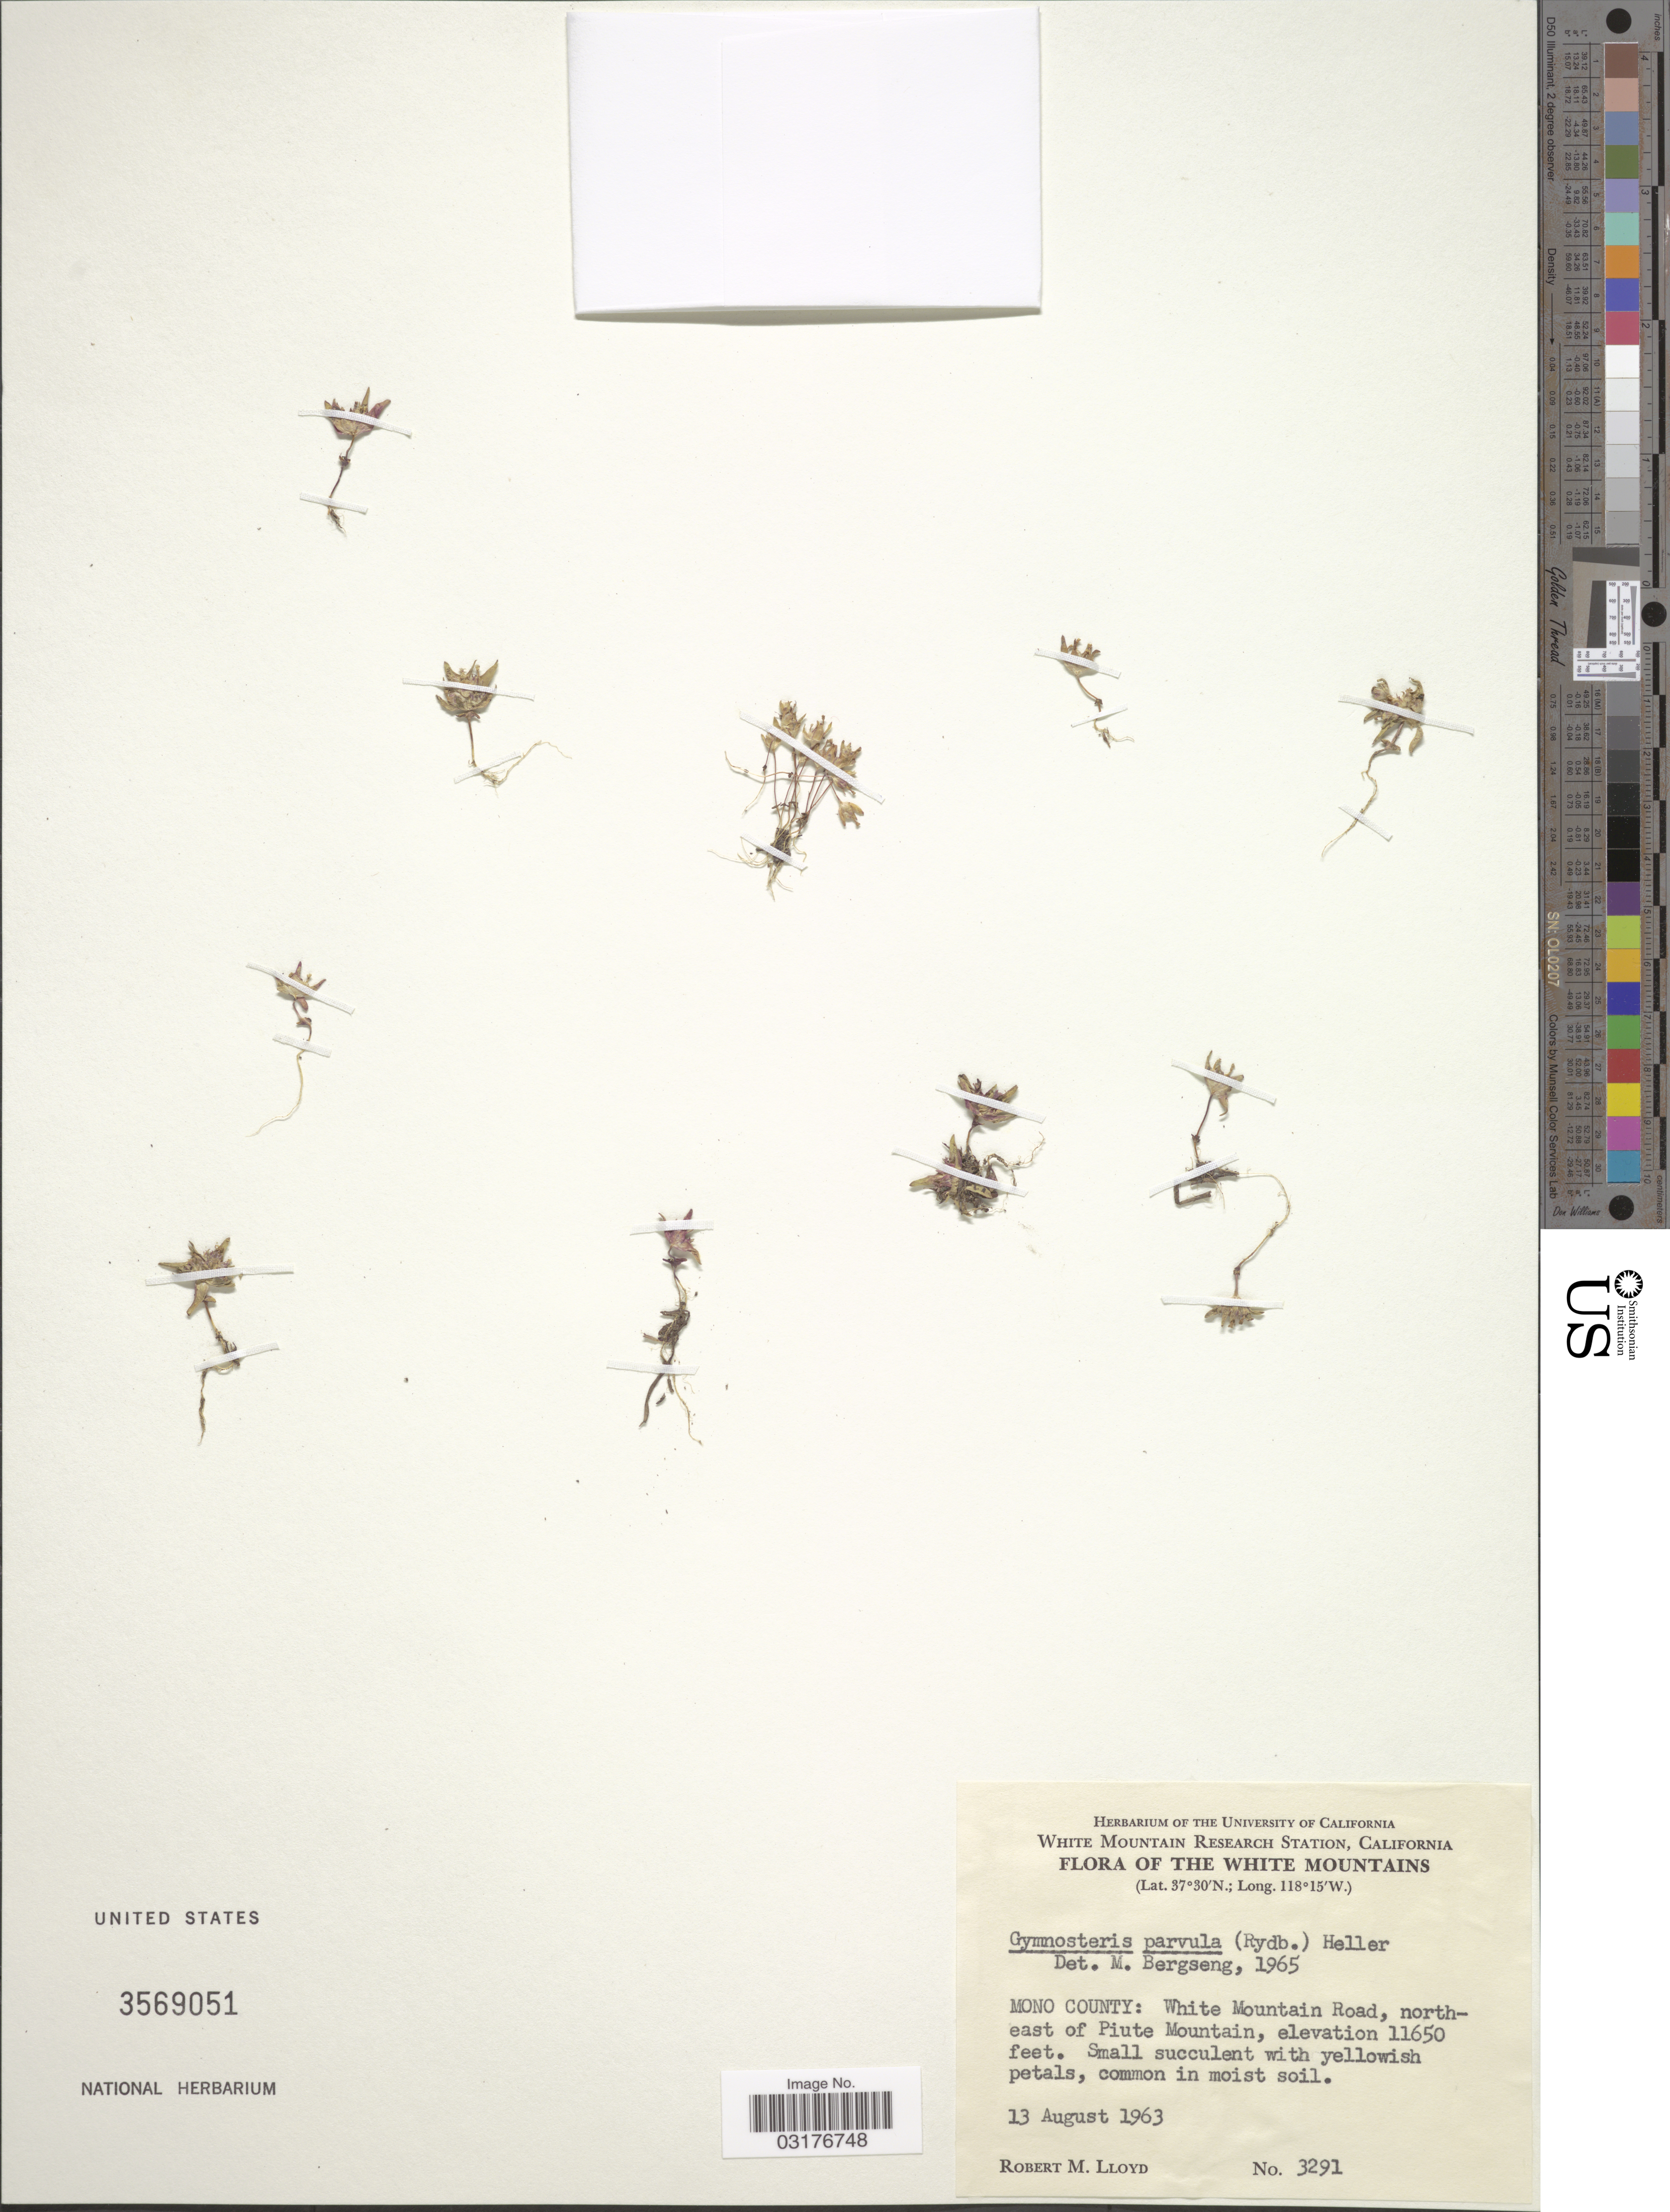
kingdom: Plantae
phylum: Tracheophyta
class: Magnoliopsida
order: Ericales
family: Polemoniaceae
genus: Gymnosteris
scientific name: Gymnosteris parvula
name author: A. Heller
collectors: R. M. Lloyd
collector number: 3291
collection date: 1963-08-13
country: United States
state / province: California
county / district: Mono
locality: White Mountain Research Station. White Mountains. Mono County: White Mountain Road, northeast of Piute Mountain.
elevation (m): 3551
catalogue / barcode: US 3569051